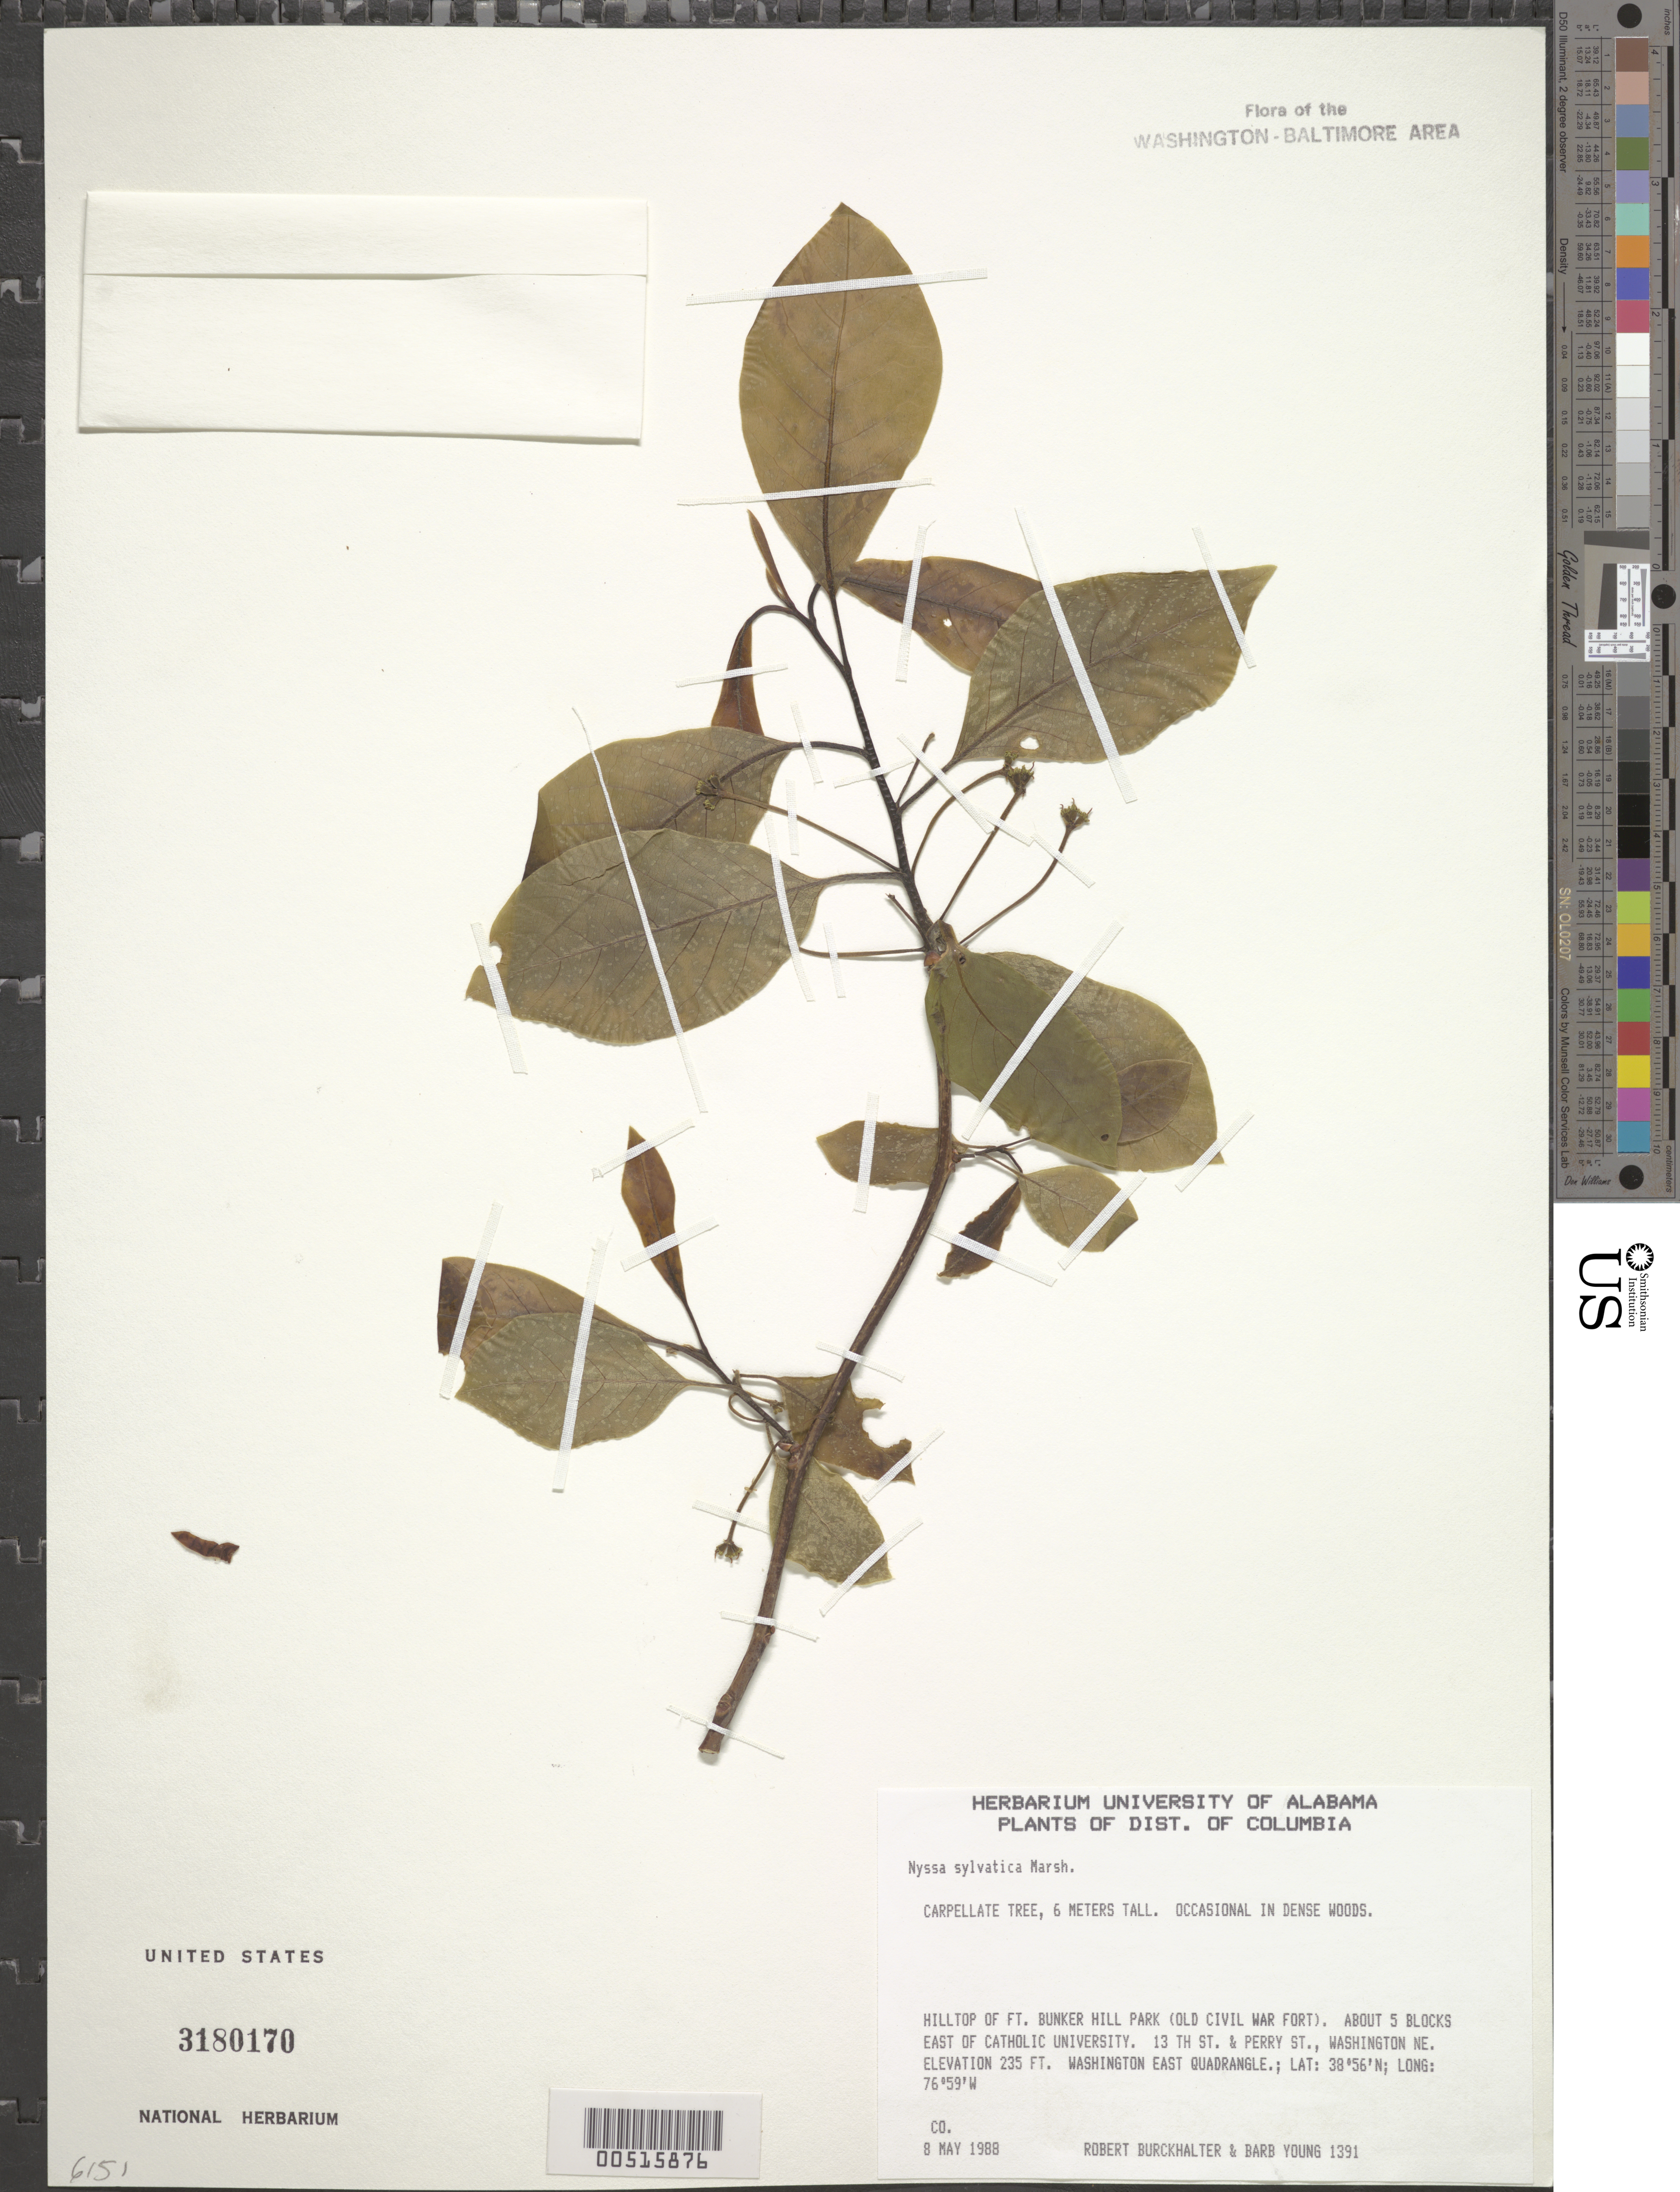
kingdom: Plantae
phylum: Tracheophyta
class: Magnoliopsida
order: Cornales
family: Nyssaceae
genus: Nyssa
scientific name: Nyssa sylvatica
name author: Marshall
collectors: R. Burckhalter & B. Young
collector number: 1391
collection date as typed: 08 May 1988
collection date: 1988-05-08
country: United States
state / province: District of Columbia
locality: Ft. Bunker Hill Park, 5 BLocks E of Catholic University, 13th and Perry St. NE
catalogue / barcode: US 3180170